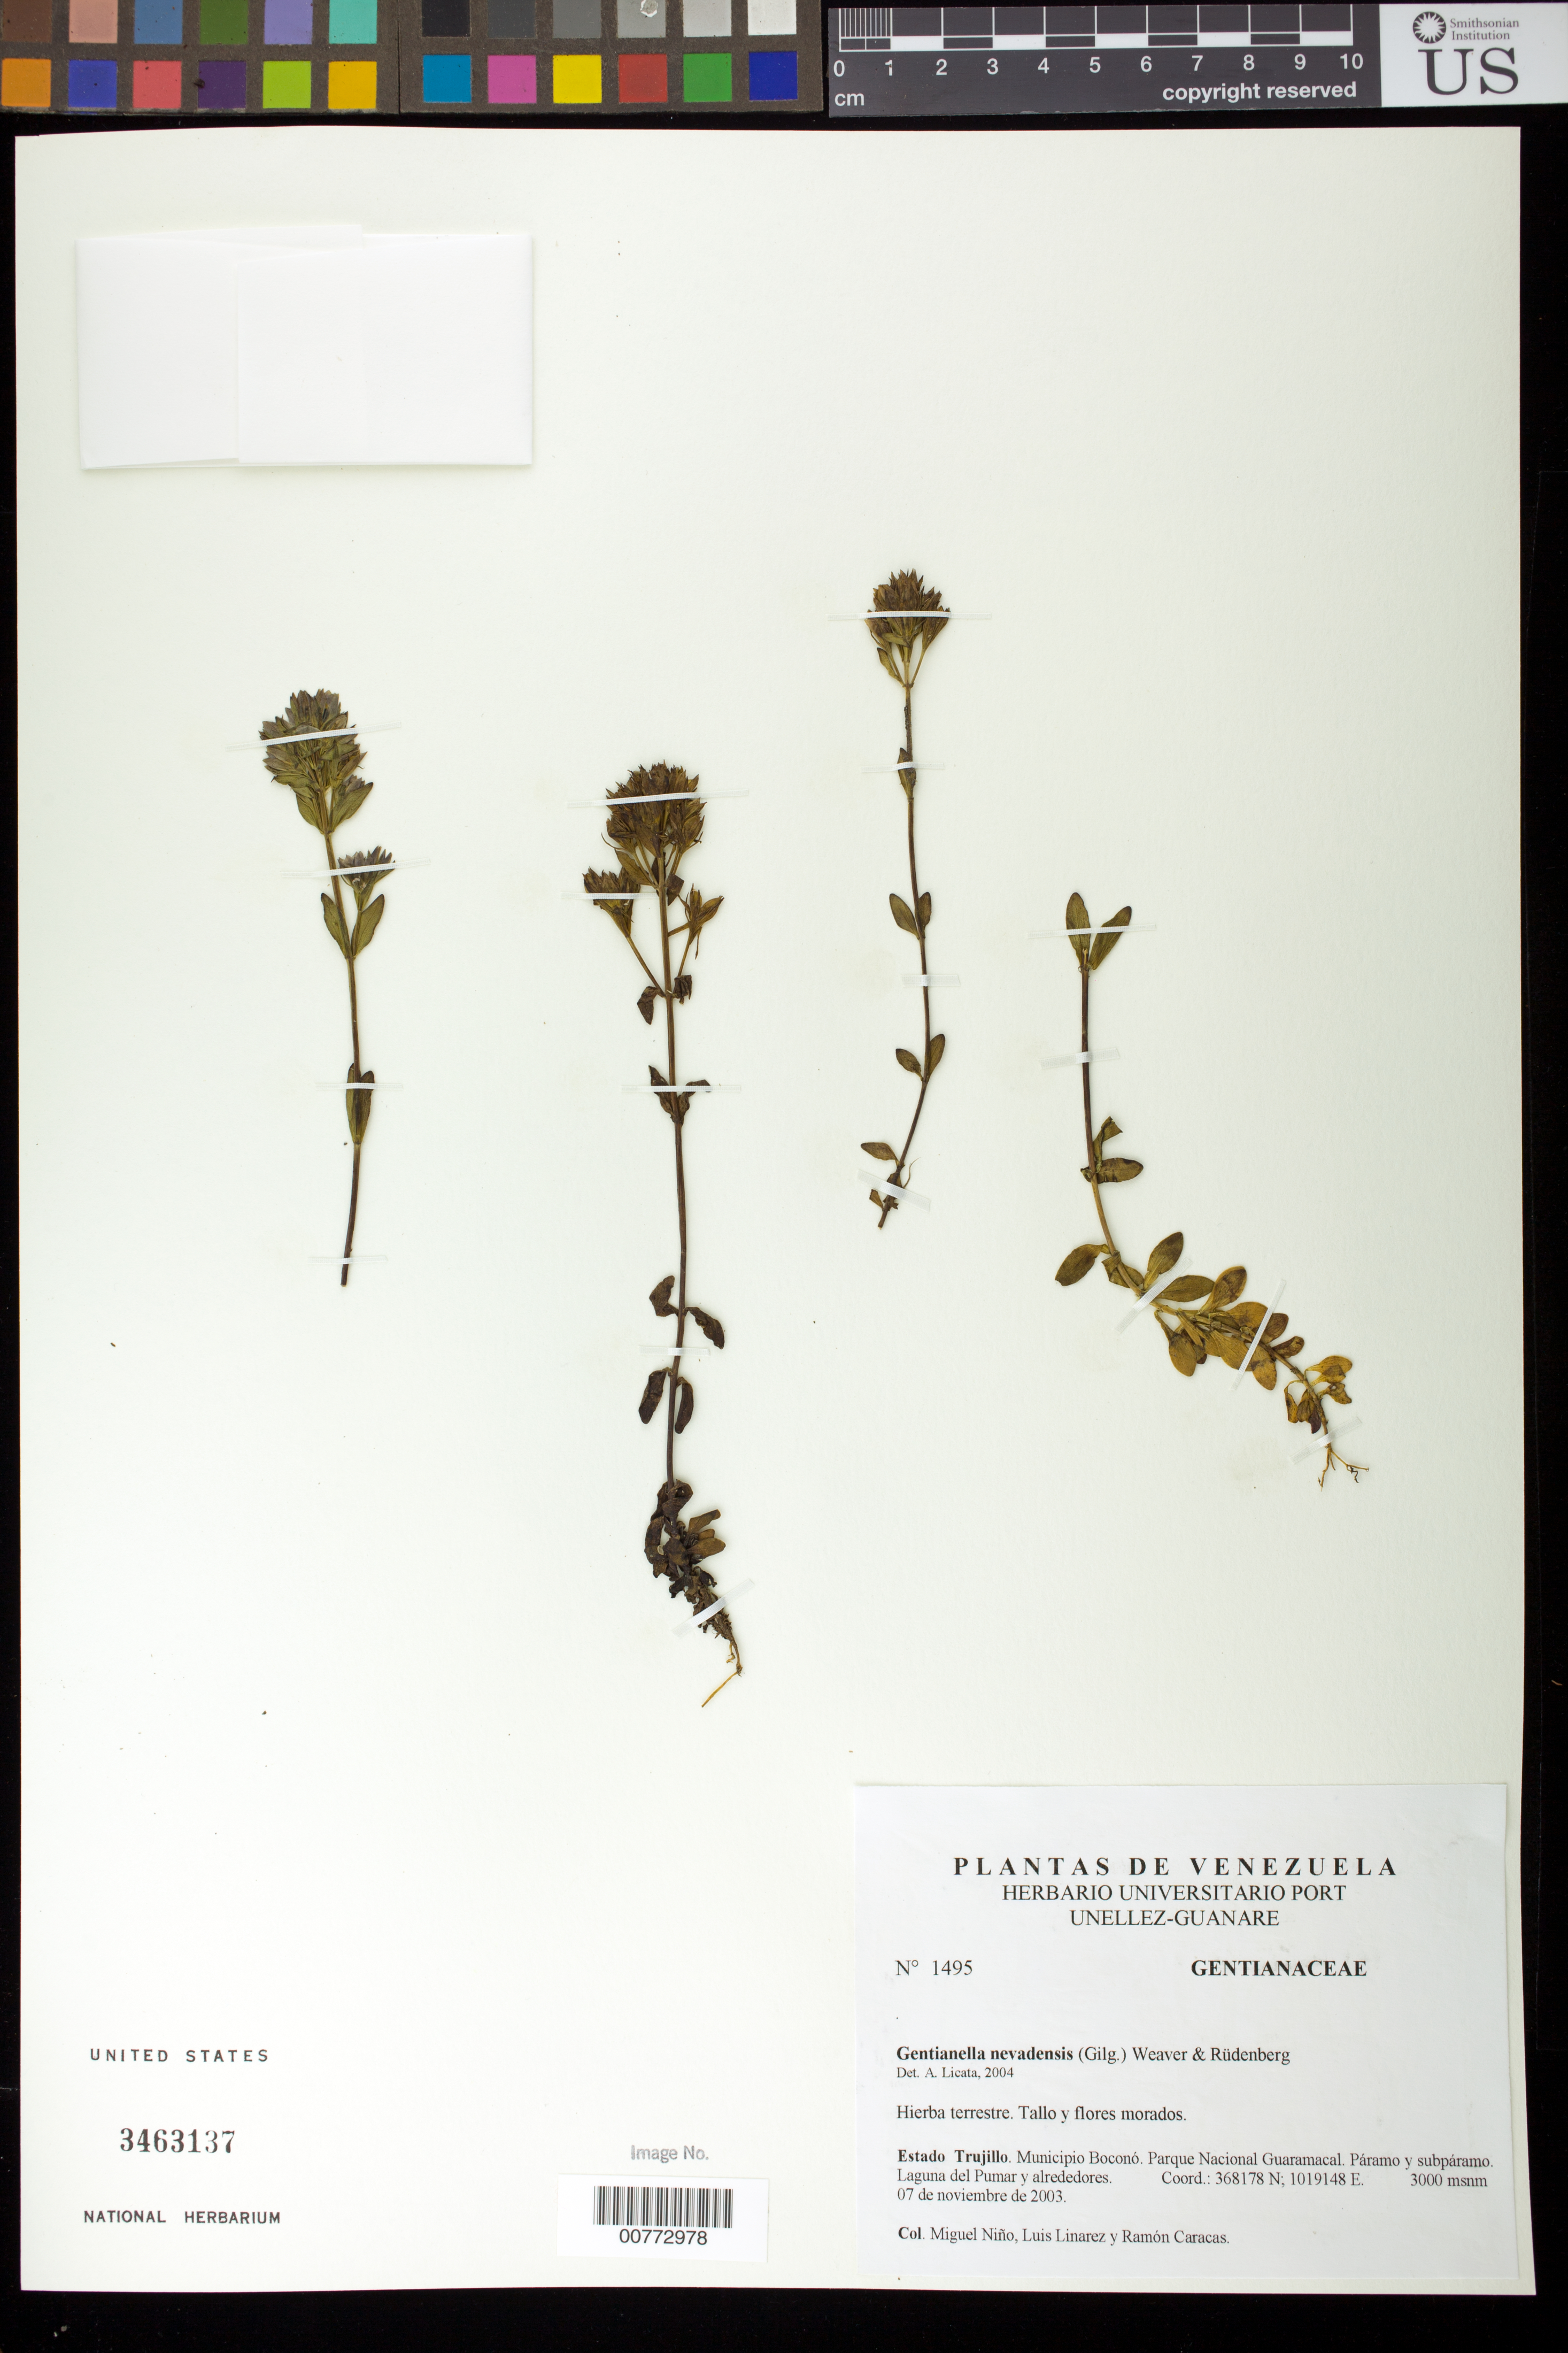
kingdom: Plantae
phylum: Tracheophyta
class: Magnoliopsida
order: Gentianales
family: Gentianaceae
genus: Gentianella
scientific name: Gentianella nevadensis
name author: (Gilg) Waever & Wüdenberg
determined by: Licata, A., (PORT), Univ. Nac. Exp. de los Llanos Ezequiel Zamora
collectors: S. M. Niño, L. Linárez & R. Caracas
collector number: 1495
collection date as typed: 07 Nov 2003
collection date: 2003-11-07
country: Venezuela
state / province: Trujillo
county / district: Boconó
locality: Parque Nacional Guaramacal. Laguna del Pumar y alrededores.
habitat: Páramo y subpáramo.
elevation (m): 3000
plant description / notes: PORT, US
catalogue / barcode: US 3463137